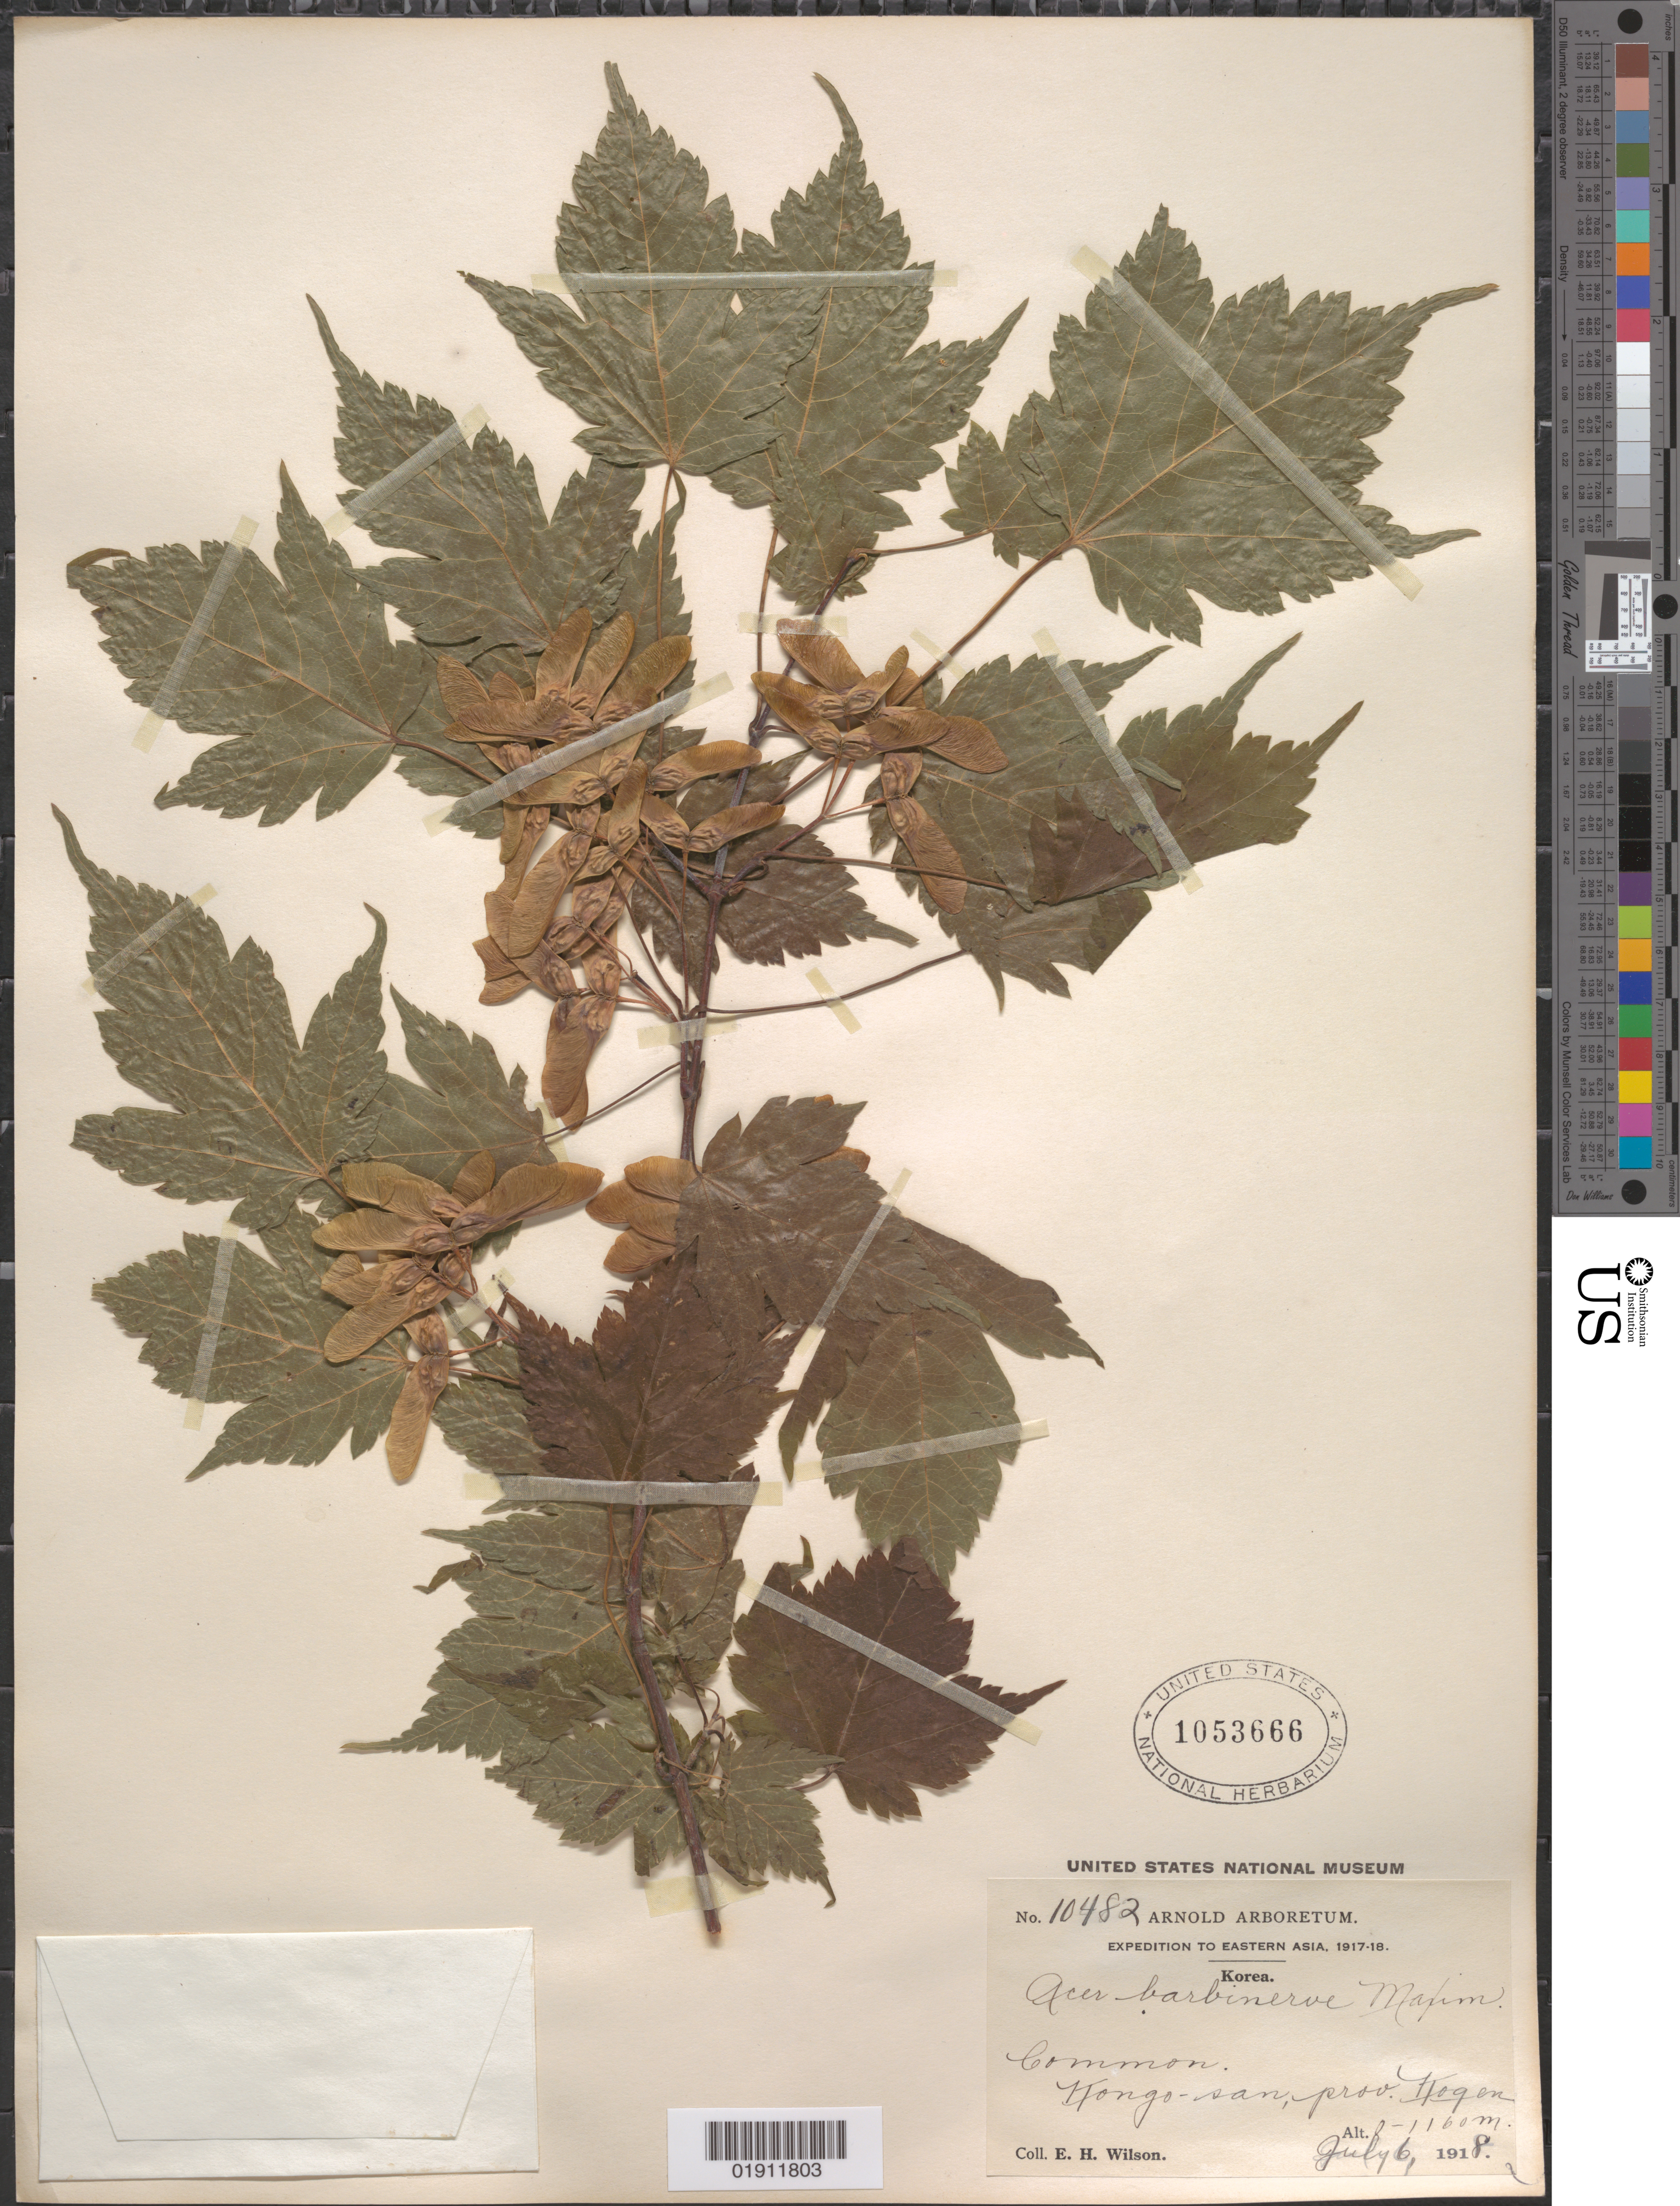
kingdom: Plantae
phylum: Tracheophyta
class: Magnoliopsida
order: Sapindales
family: Sapindaceae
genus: Acer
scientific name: Acer barbinerve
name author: Maxim.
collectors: E. H. Wilson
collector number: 10482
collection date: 1918-07-06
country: North Korea / South Korea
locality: Prov. Kogen [Gangwon-do - South Korea or Kangwon-do - North Korea ], Kongo-san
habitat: Common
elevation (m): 0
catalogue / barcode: US 1053666